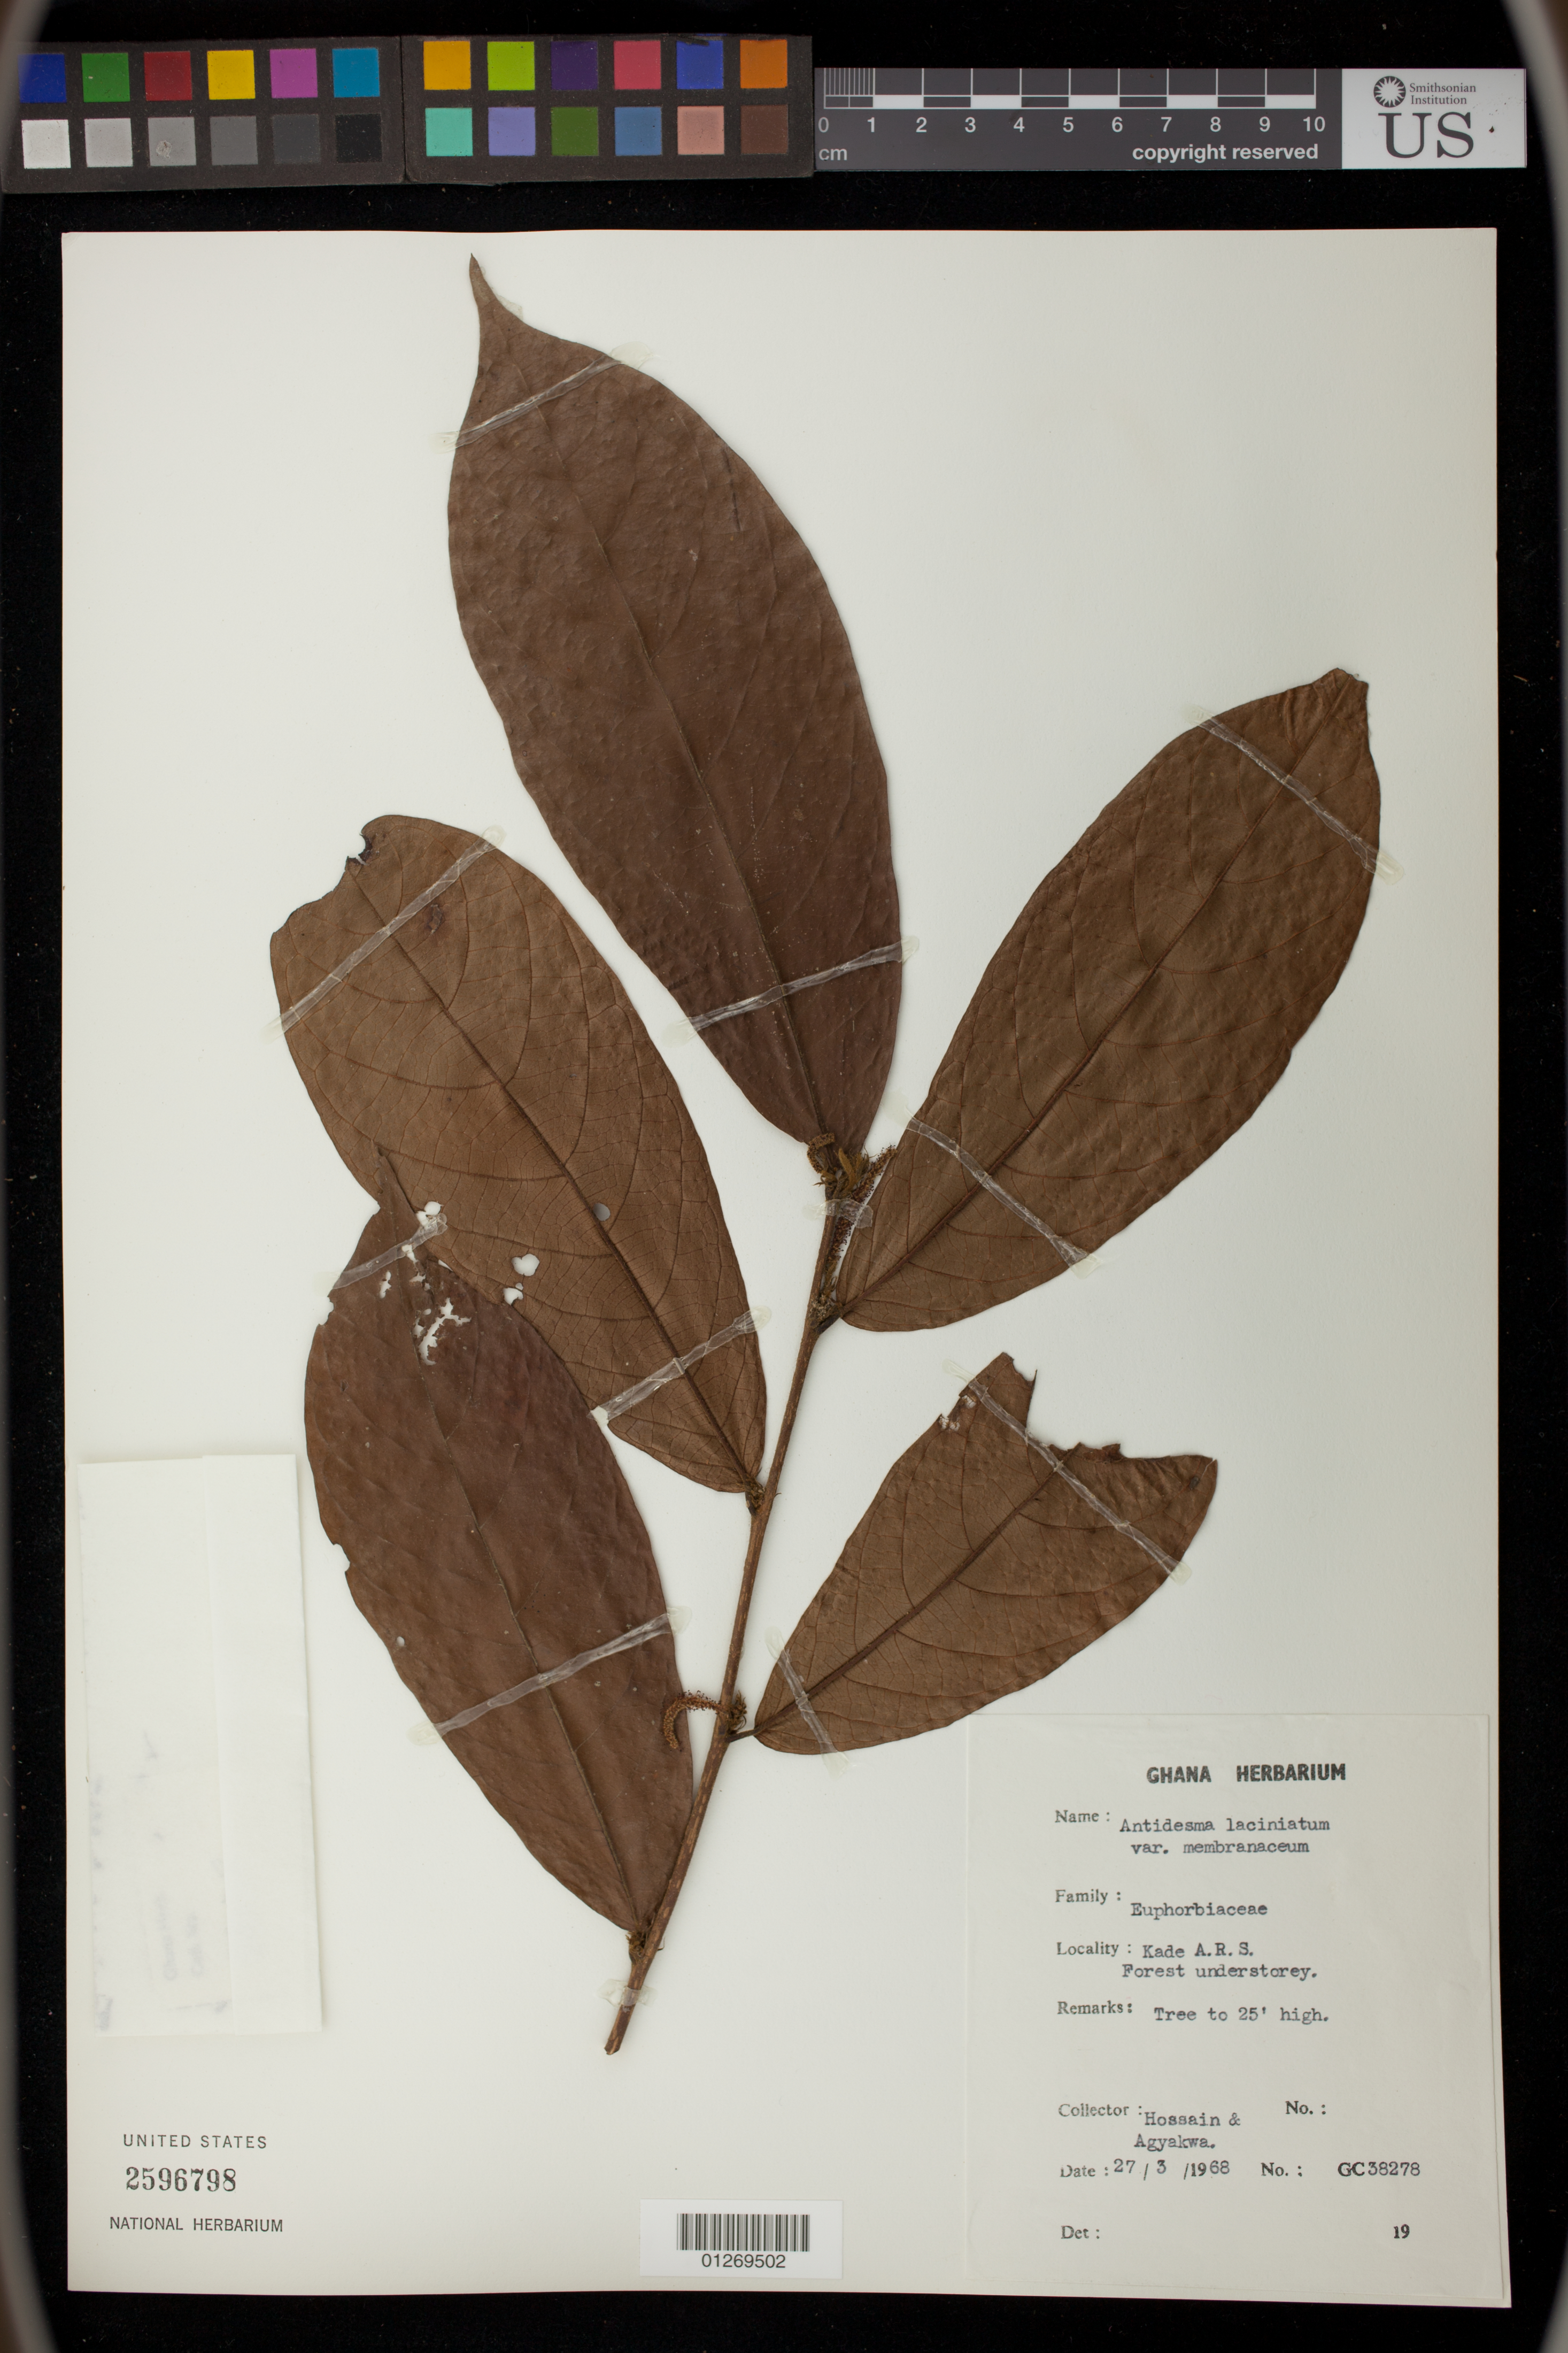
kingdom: Plantae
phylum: Tracheophyta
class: Magnoliopsida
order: Malpighiales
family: Phyllanthaceae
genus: Antidesma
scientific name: Antidesma laciniatum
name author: Müll. Arg.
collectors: Hossain & Agyakwah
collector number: GC38278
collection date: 1968-03-27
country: Ghana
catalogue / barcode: US 2596798